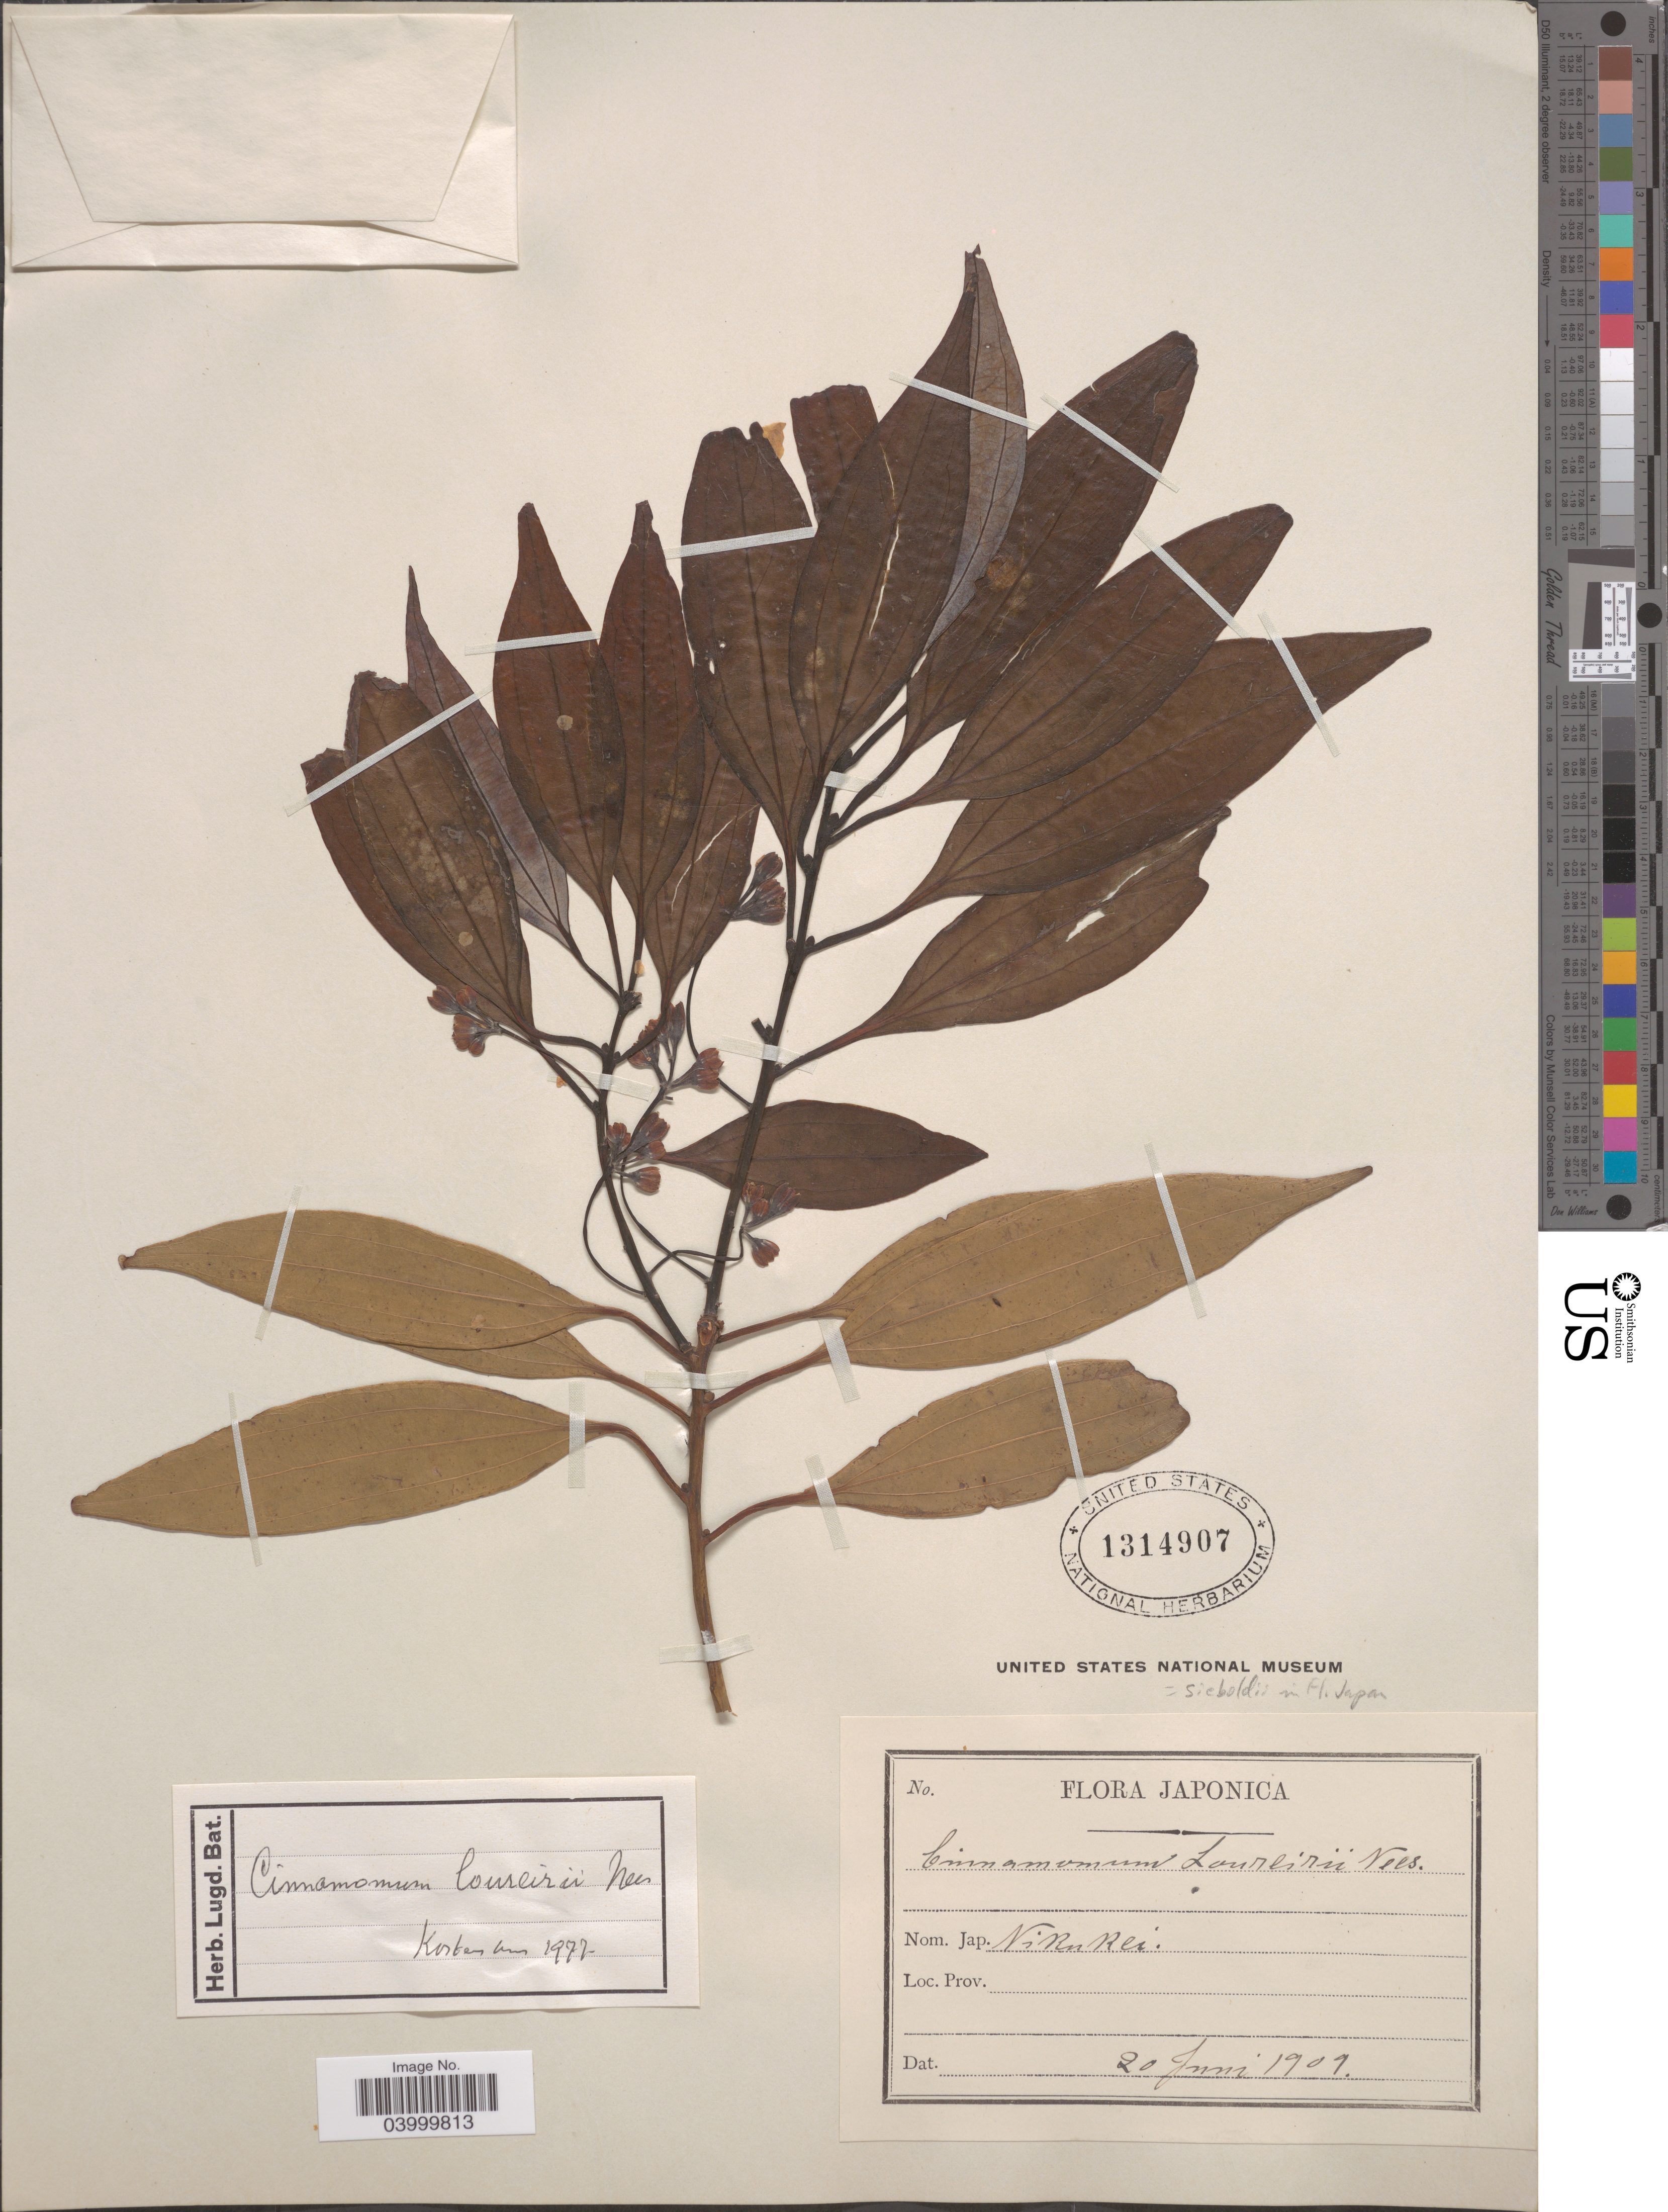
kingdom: Plantae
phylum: Tracheophyta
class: Magnoliopsida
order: Laurales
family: Lauraceae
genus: Cinnamomum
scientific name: Cinnamomum loureiroi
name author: Nees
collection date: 1909-06-20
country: Japan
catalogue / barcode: US 1314907